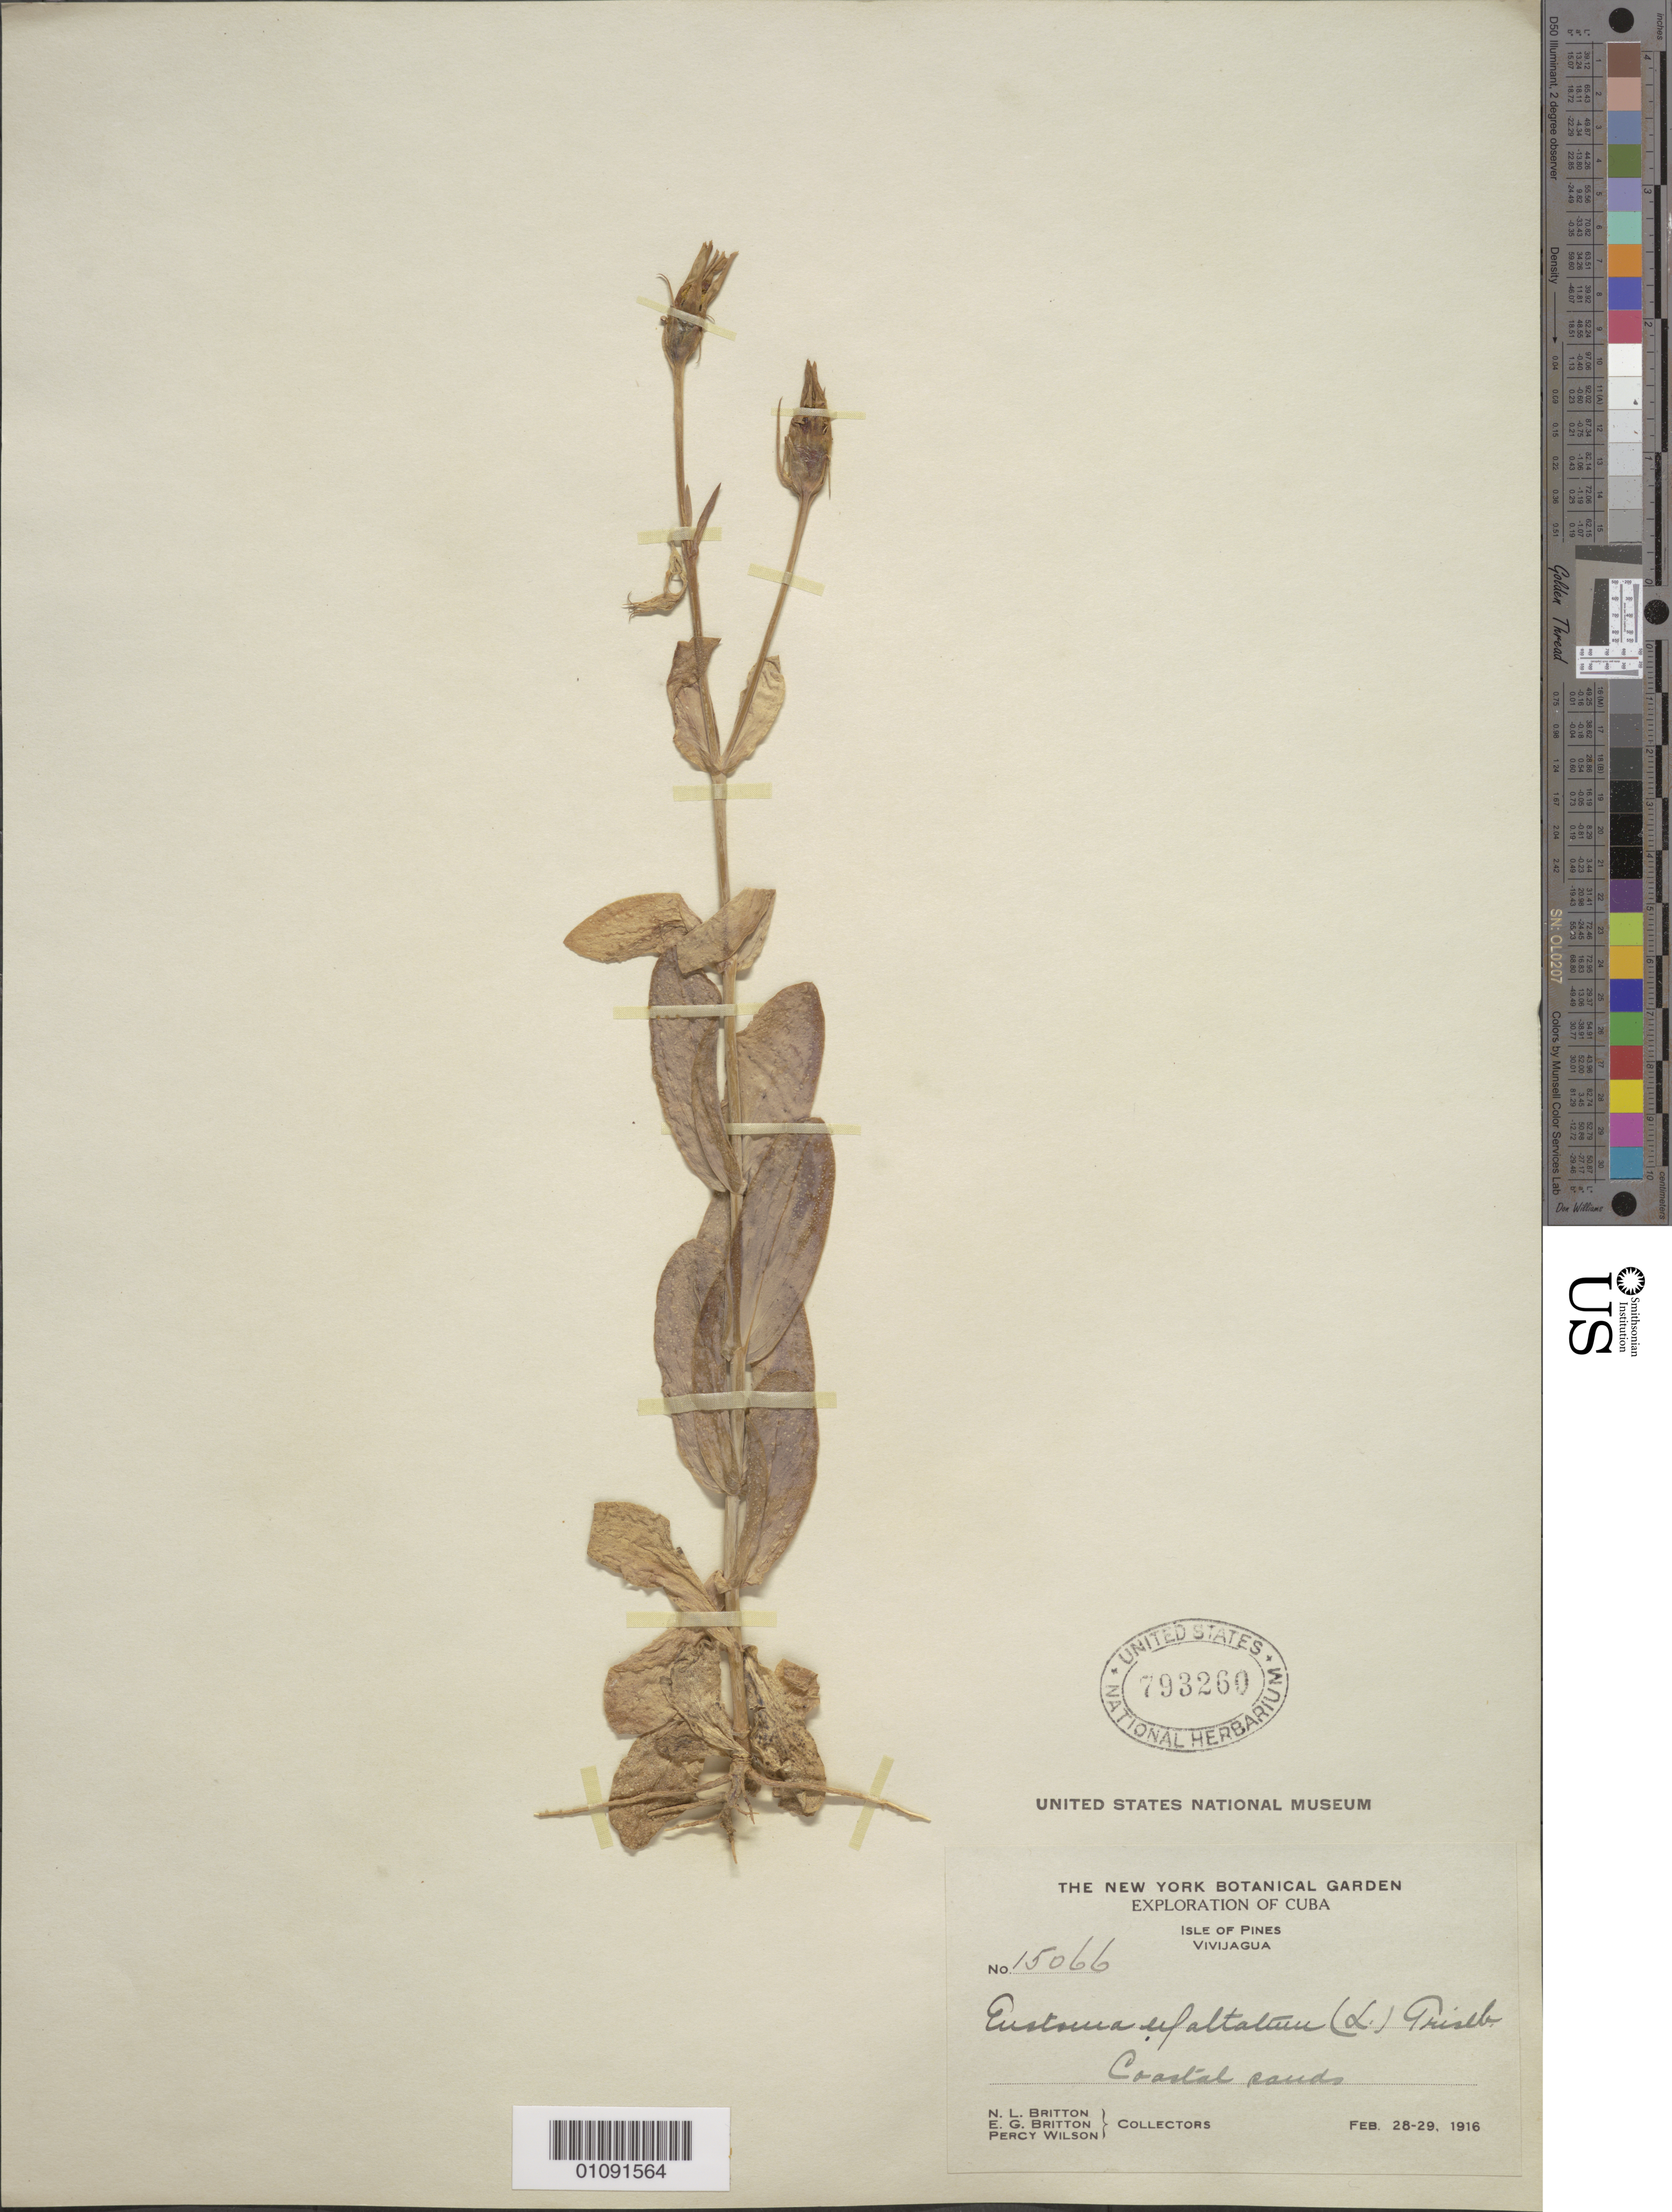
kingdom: Plantae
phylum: Tracheophyta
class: Magnoliopsida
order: Gentianales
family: Gentianaceae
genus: Eustoma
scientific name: Eustoma exaltatum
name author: (L.) Salisb. ex Don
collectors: N. Britton, E. G. Britton & P. Wilson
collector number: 15066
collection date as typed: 26 Feb 1916 to 29 Feb 1916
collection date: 1916-02-26/1916-02-29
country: Cuba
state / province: Isla de La Juventud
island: Isla de la Juventud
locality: Isle of Pines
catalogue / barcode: US 793260